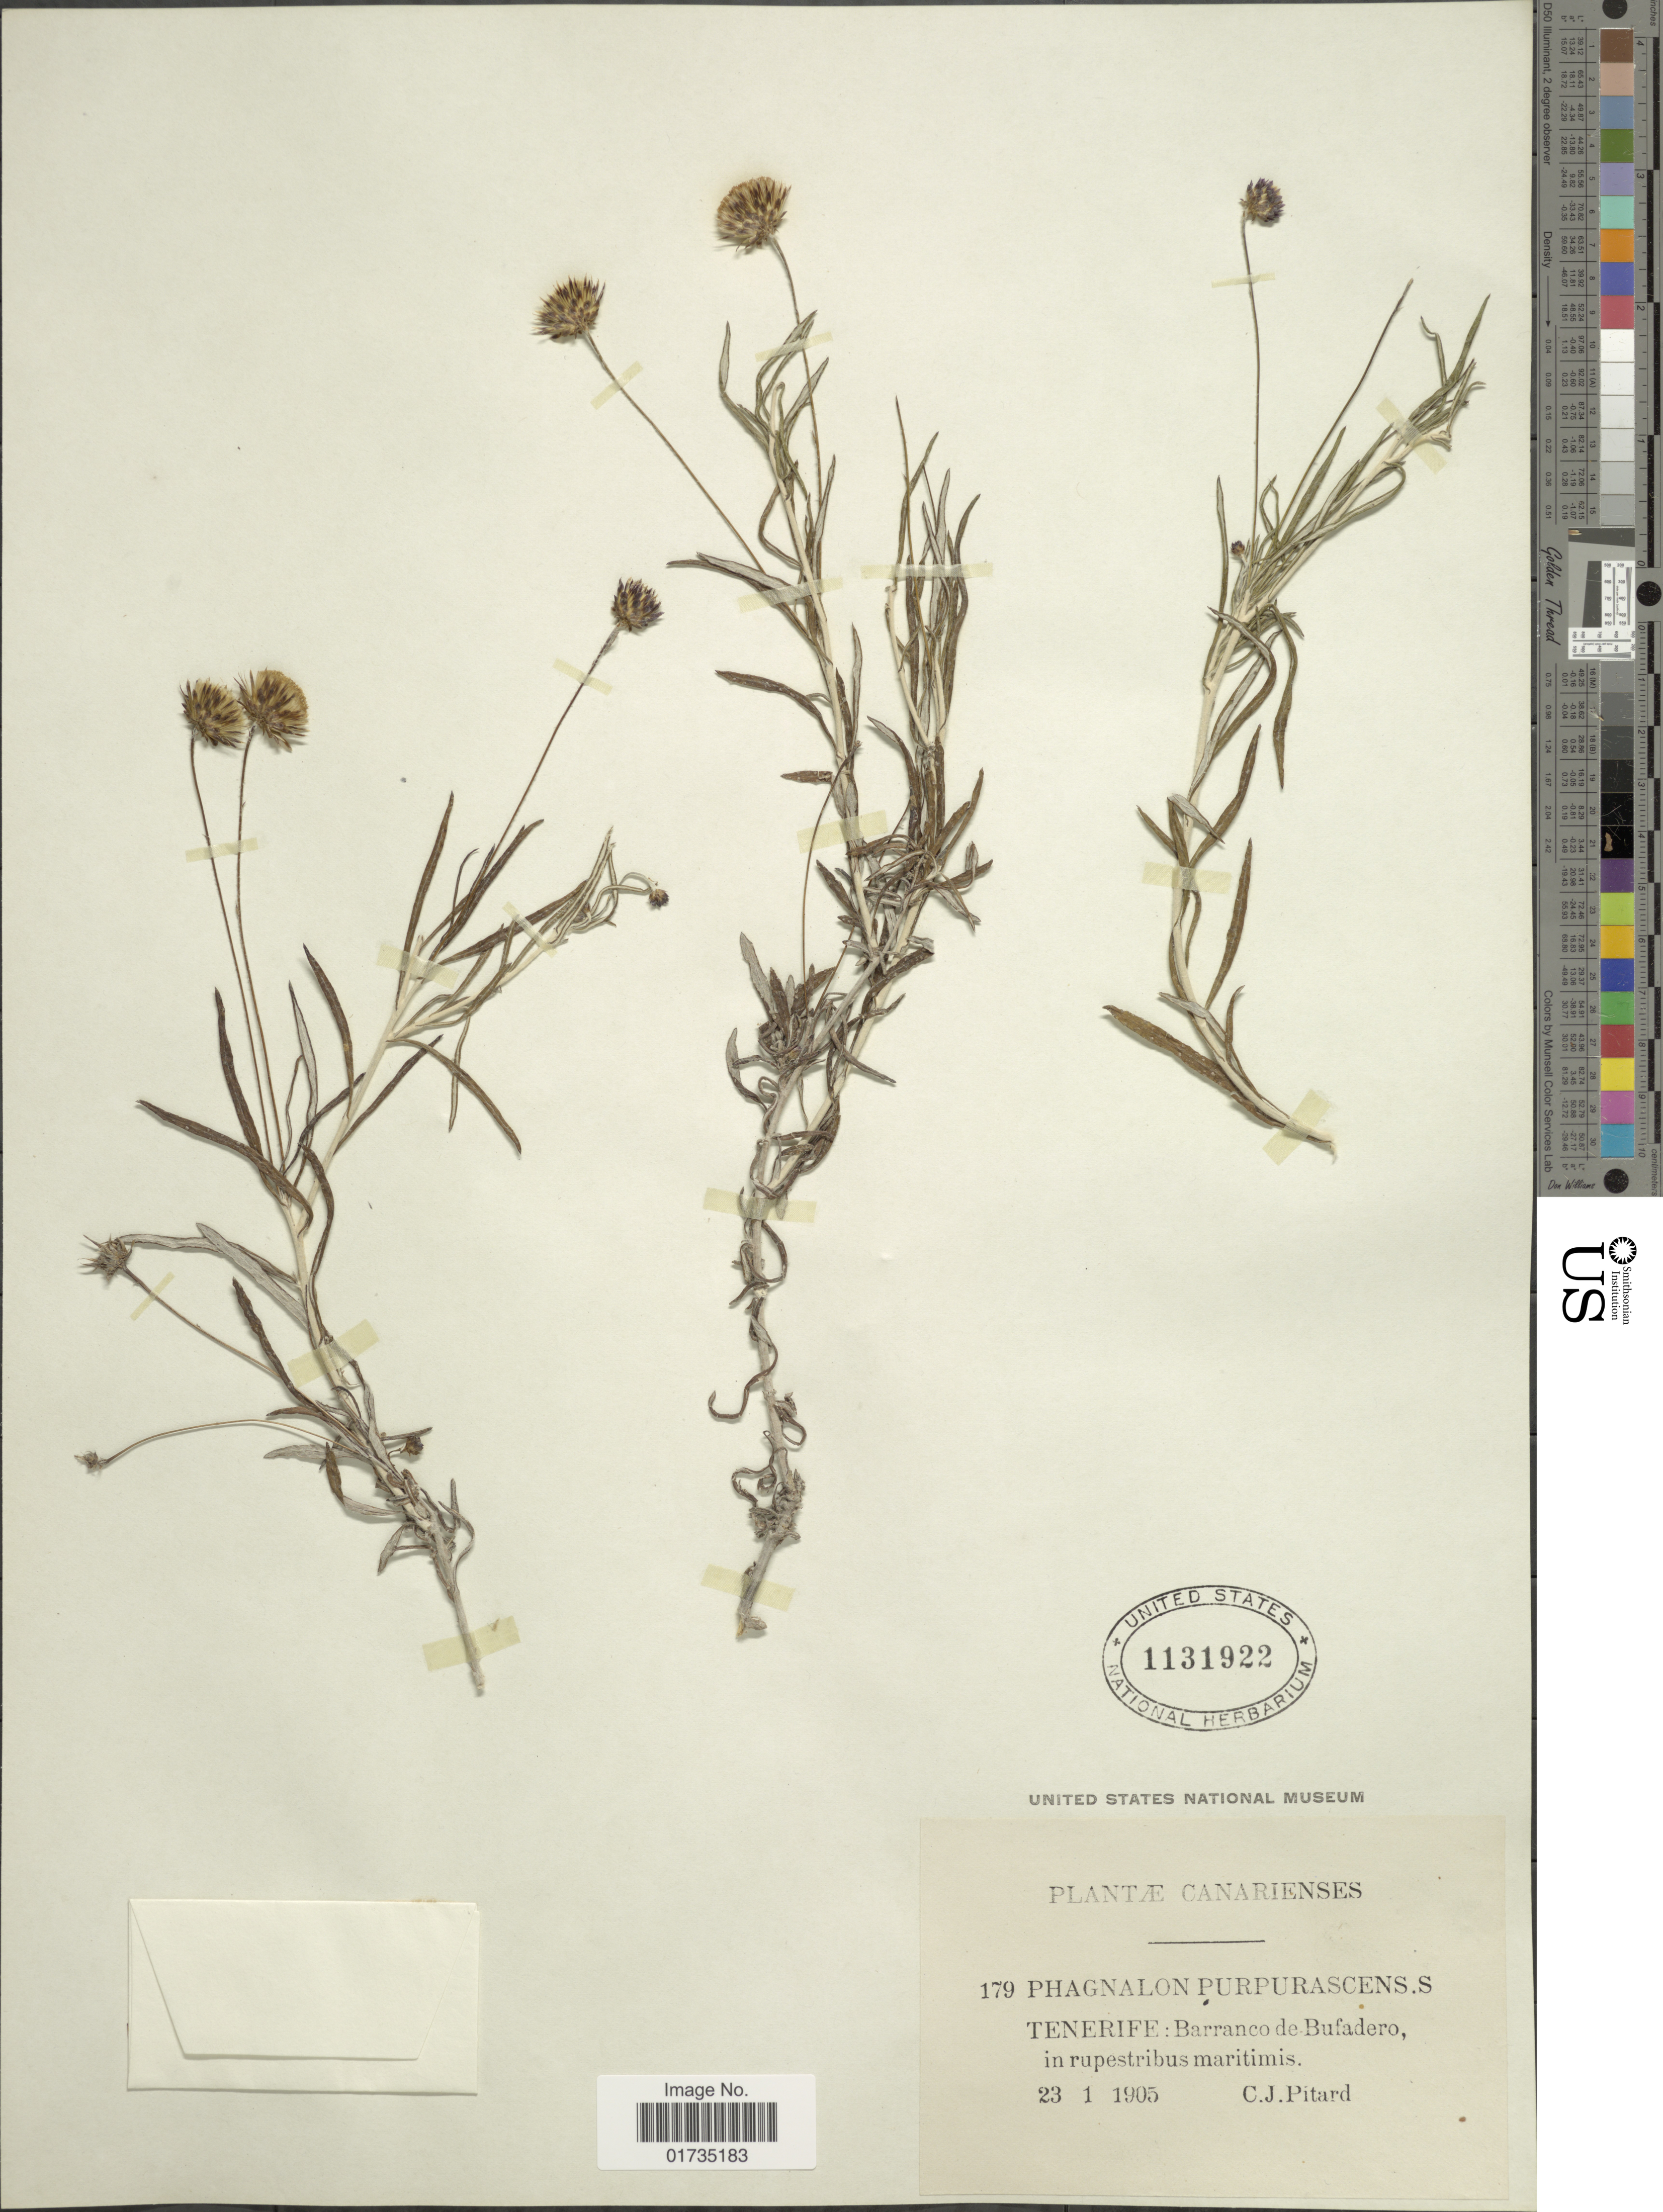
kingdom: Plantae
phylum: Tracheophyta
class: Magnoliopsida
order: Asterales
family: Asteraceae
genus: Phagnalon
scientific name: Phagnalon purpurascens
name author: Sch. Bip.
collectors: C. Pitard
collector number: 179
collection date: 1905-01-23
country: Spain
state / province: Canarias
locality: Tenerife: Barranco de Bufadero, in rupestribus maritimis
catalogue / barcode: US 1131922